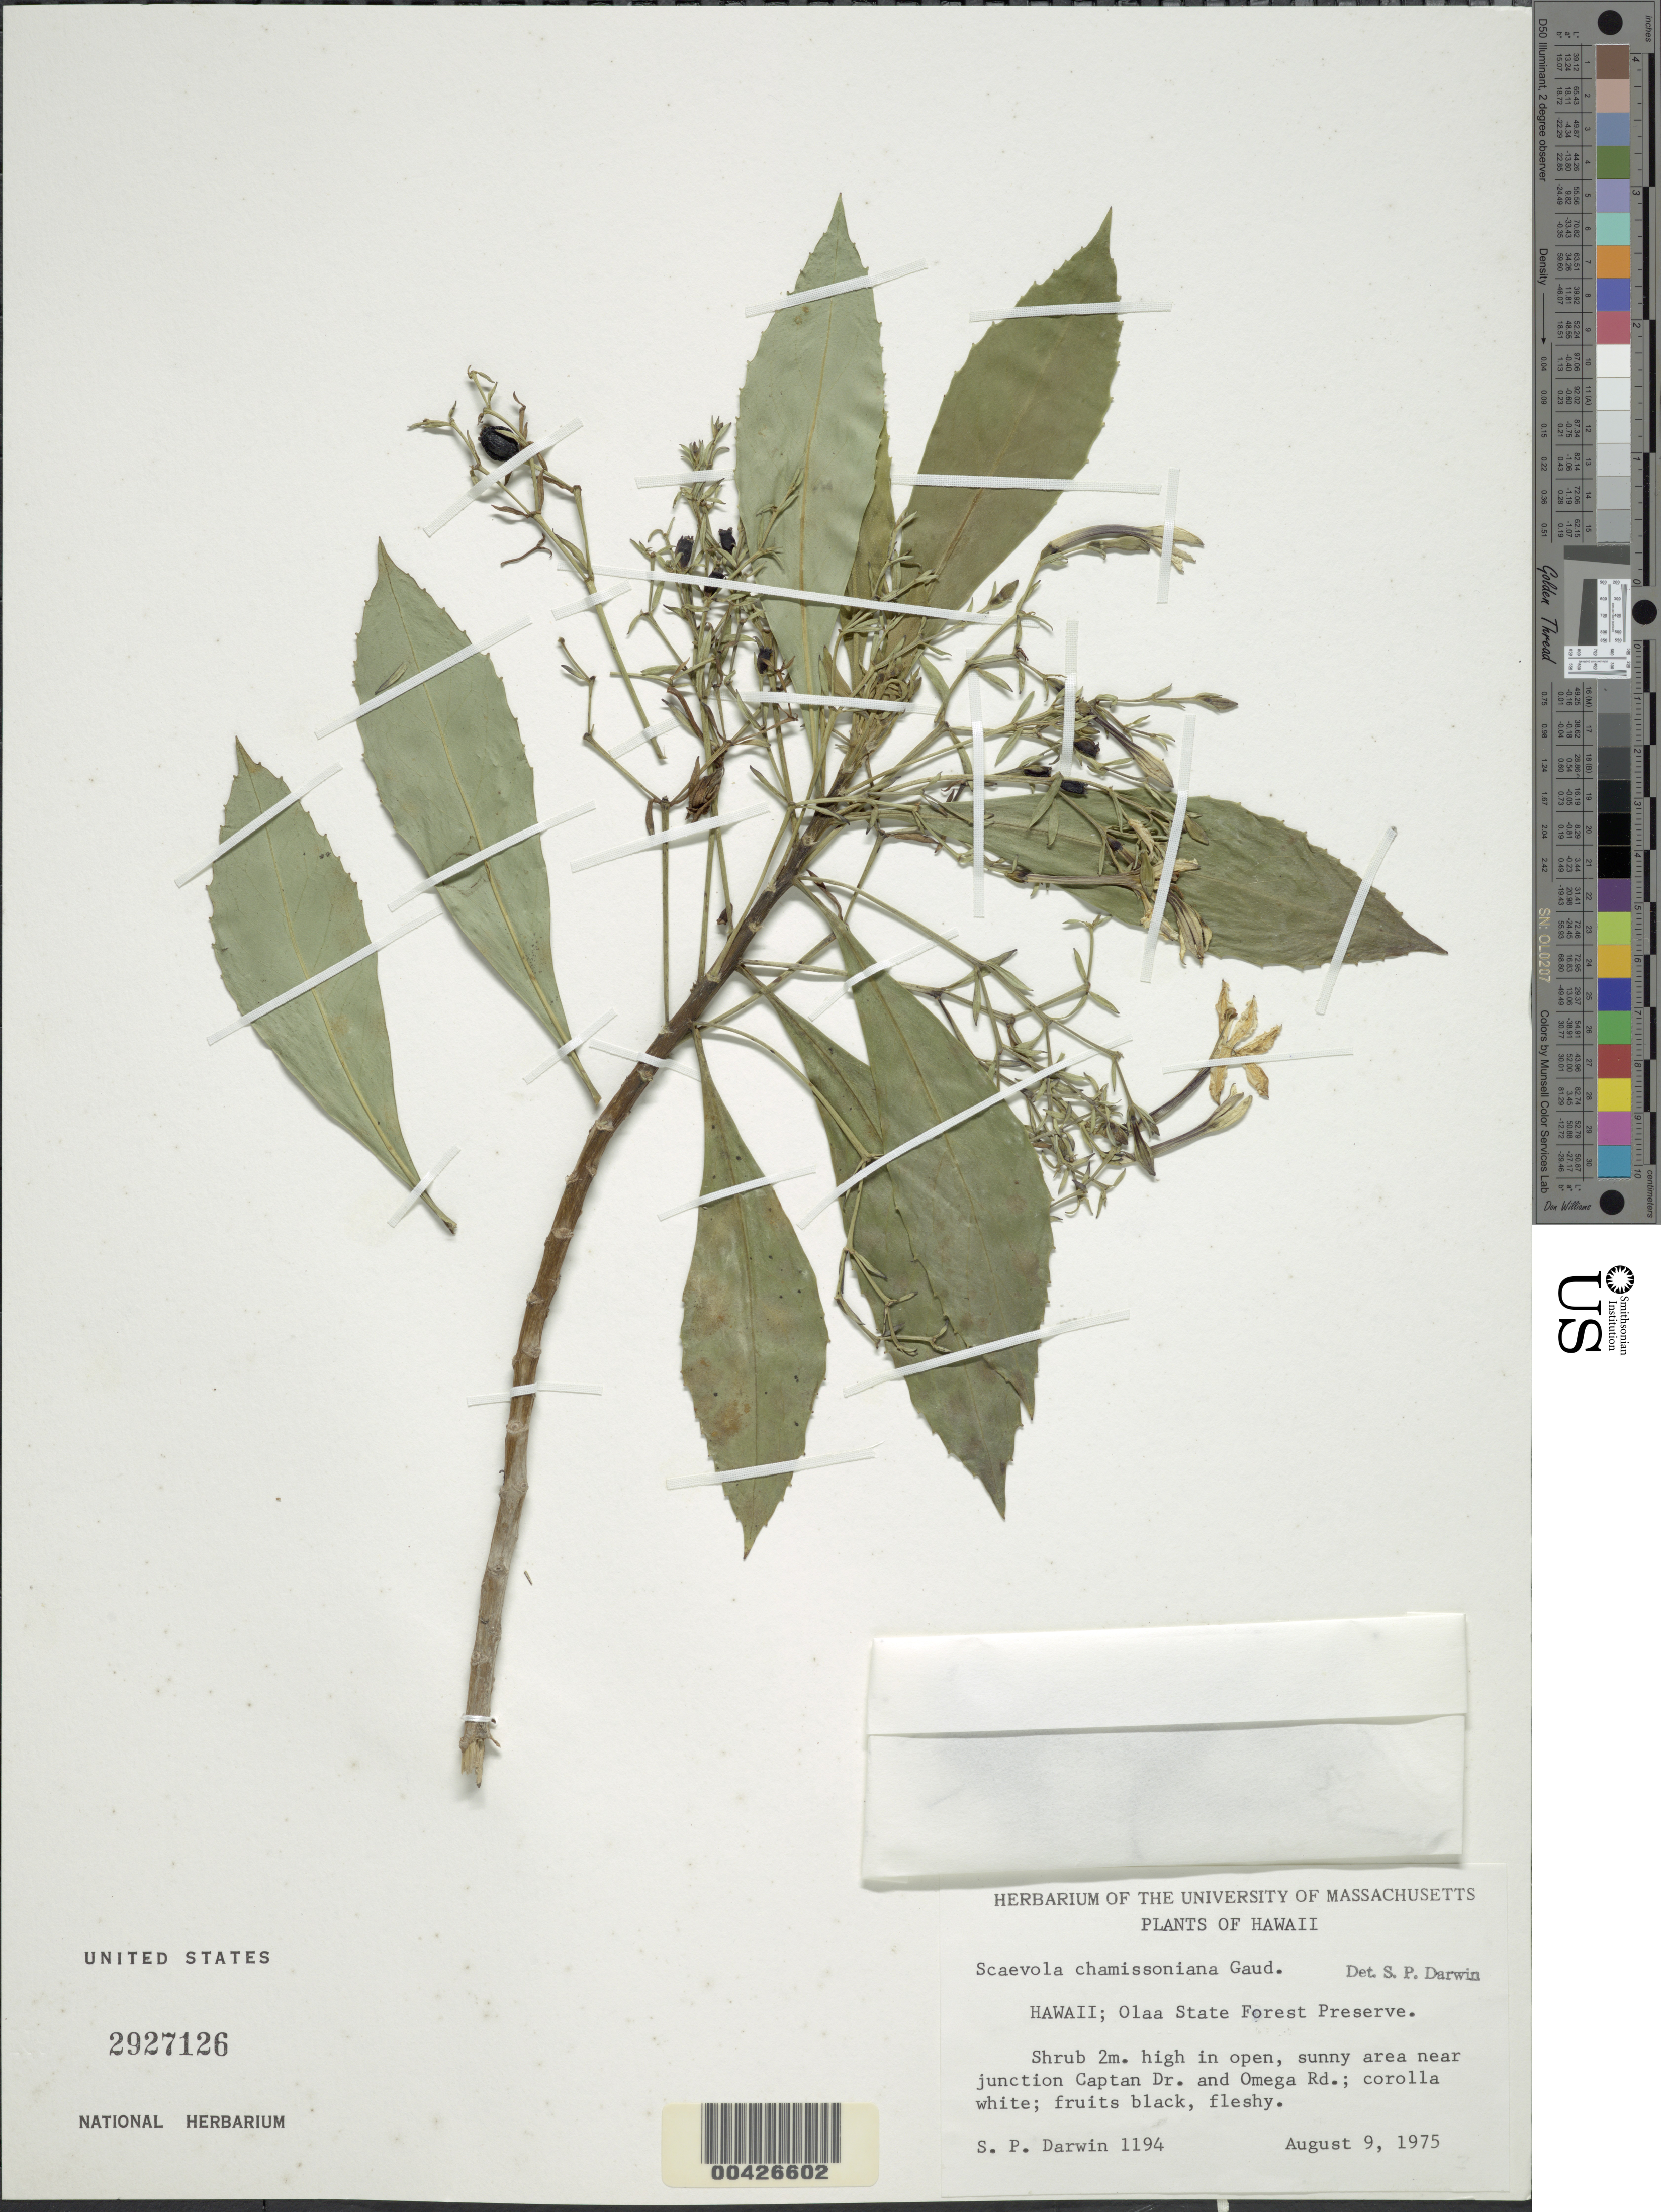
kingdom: Plantae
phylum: Tracheophyta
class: Magnoliopsida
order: Asterales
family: Goodeniaceae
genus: Scaevola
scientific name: Scaevola chamissoniana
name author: Gaudich.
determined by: Darwin, S. P.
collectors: S. P. Darwin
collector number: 1194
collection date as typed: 9 Aug 1975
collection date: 1975-08-09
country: United States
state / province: Hawaii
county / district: Hawaii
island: Hawaii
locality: Olaa State Forest Preserve, area near junction Captain Dr. and Omega Rd.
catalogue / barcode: US 2927126